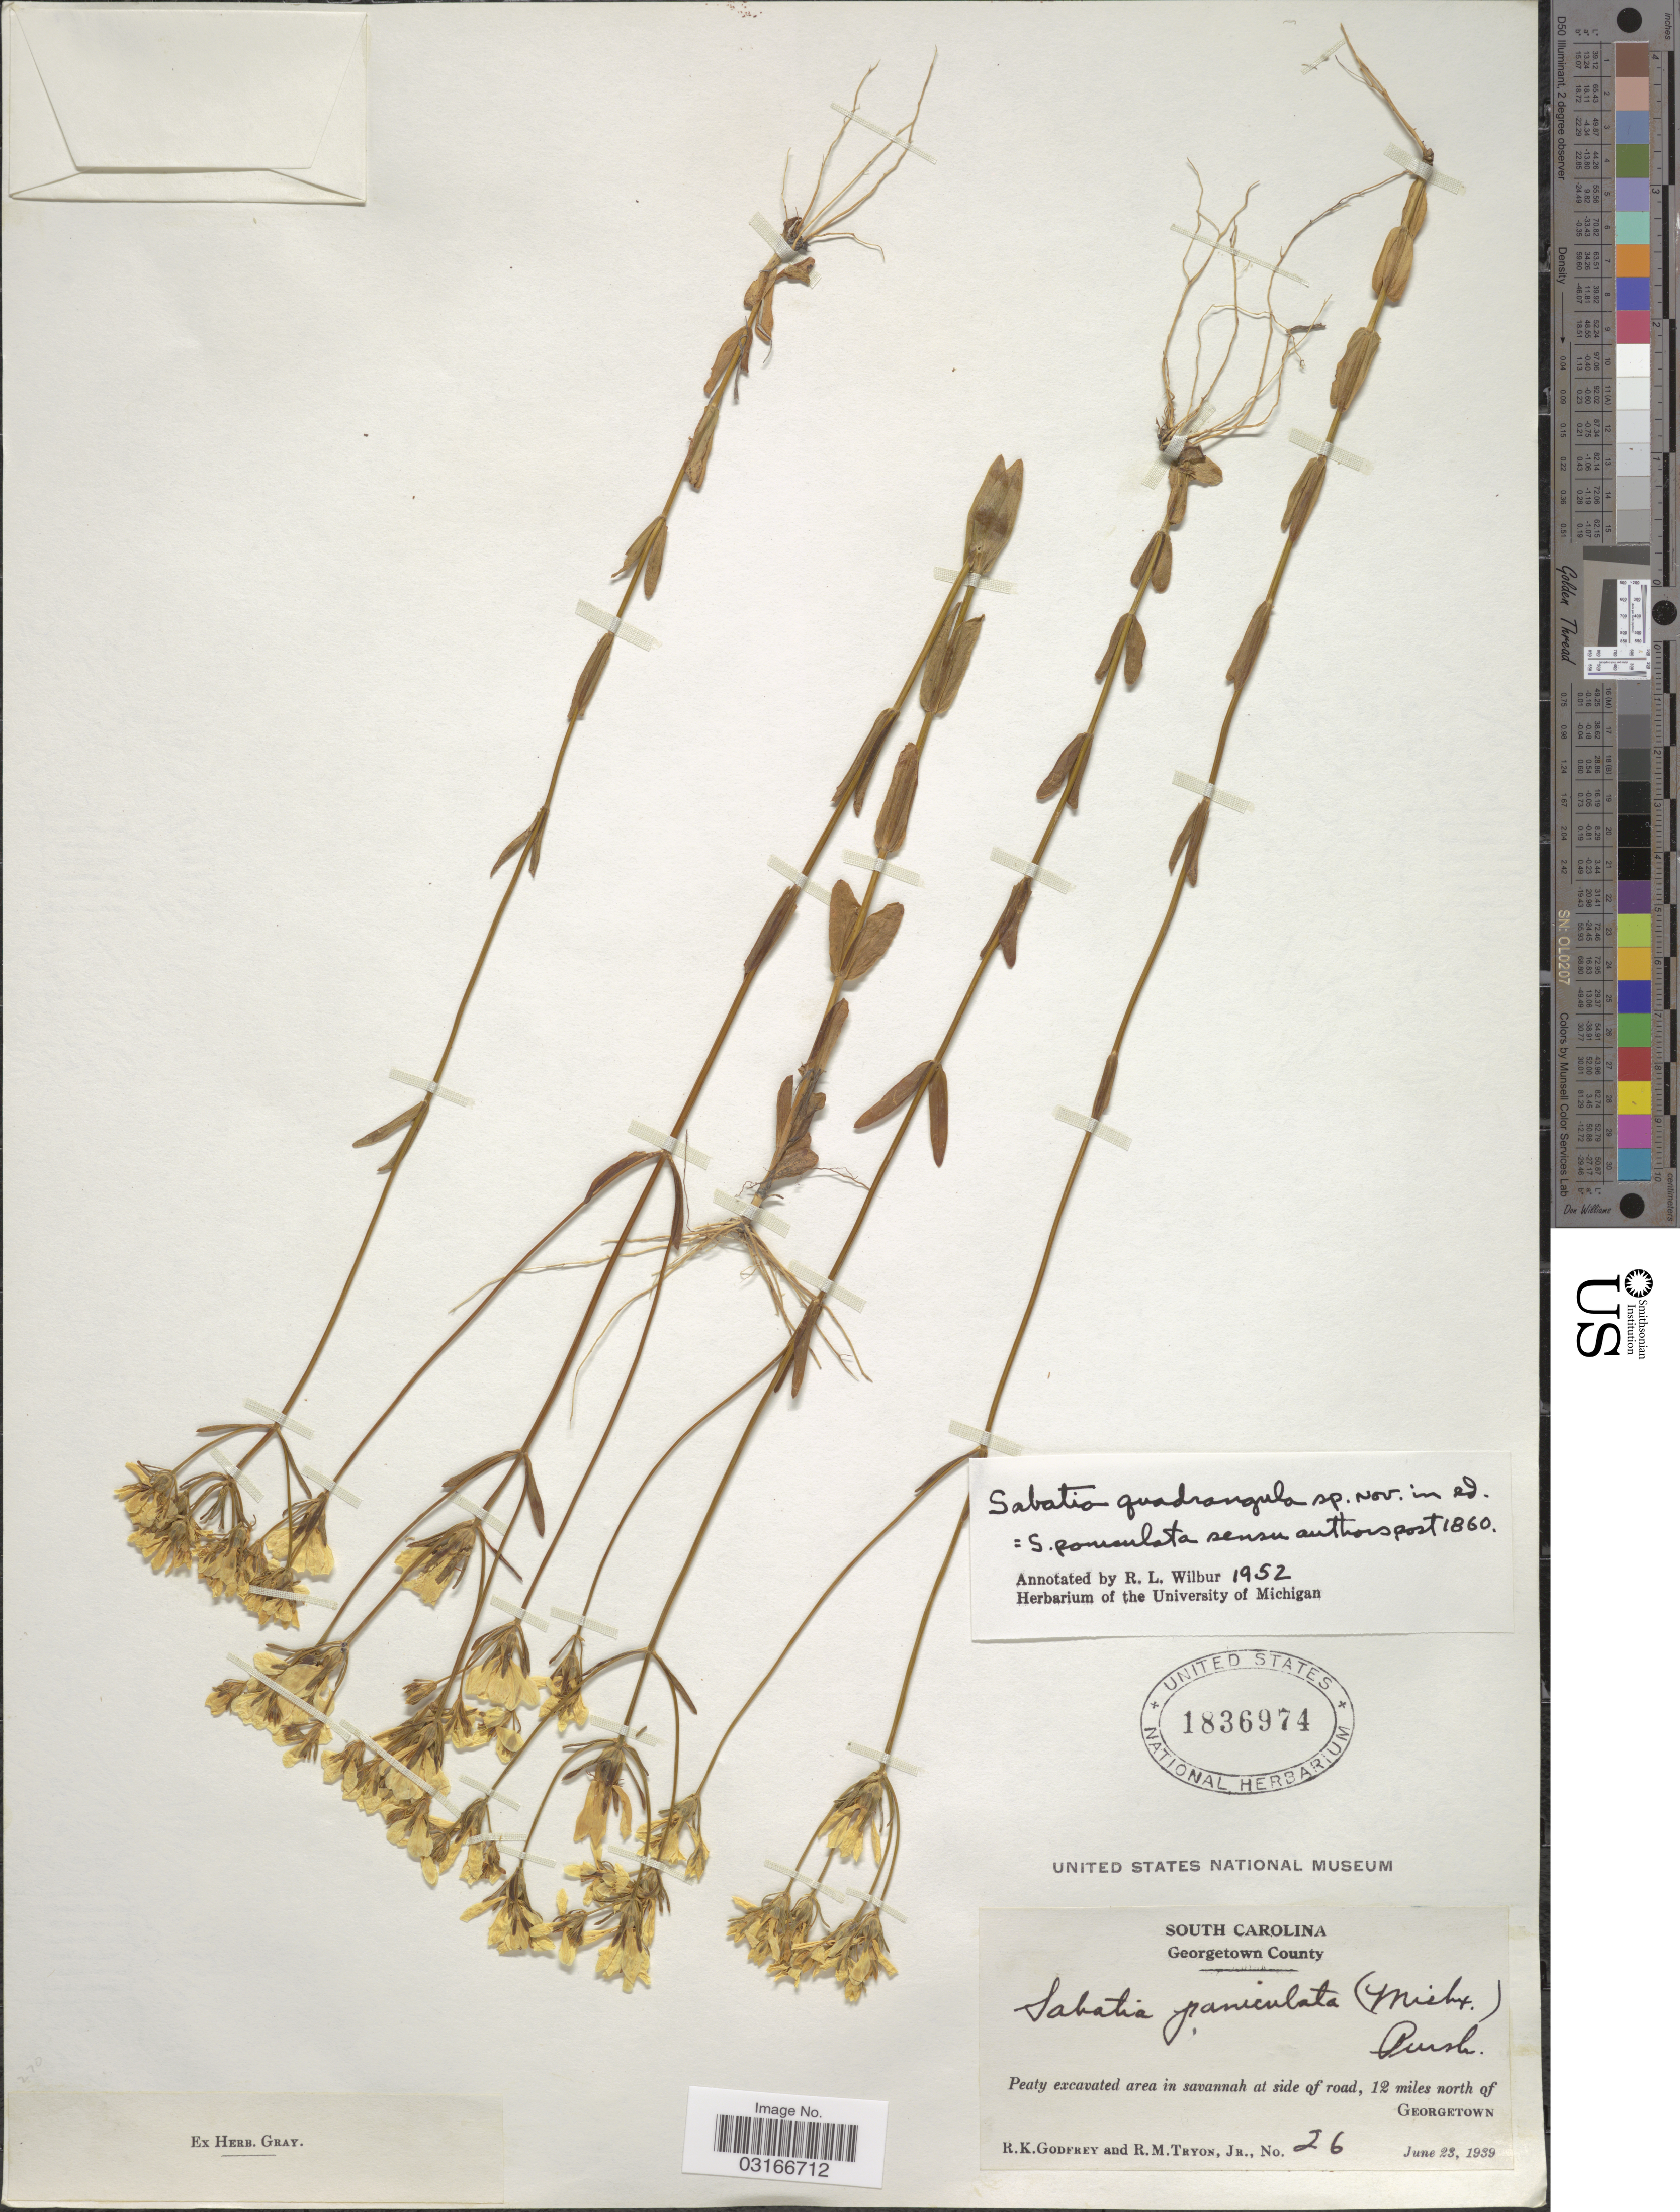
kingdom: Plantae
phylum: Tracheophyta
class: Magnoliopsida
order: Gentianales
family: Gentianaceae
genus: Sabatia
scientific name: Sabatia quadrangula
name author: Wilbur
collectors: R. K. Godfrey & R. Tryon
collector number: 26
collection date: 1939-06-23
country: United States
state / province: South Carolina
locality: Georgetown County. At side of road, 12 miles north of Georgetown.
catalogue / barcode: US 1836974